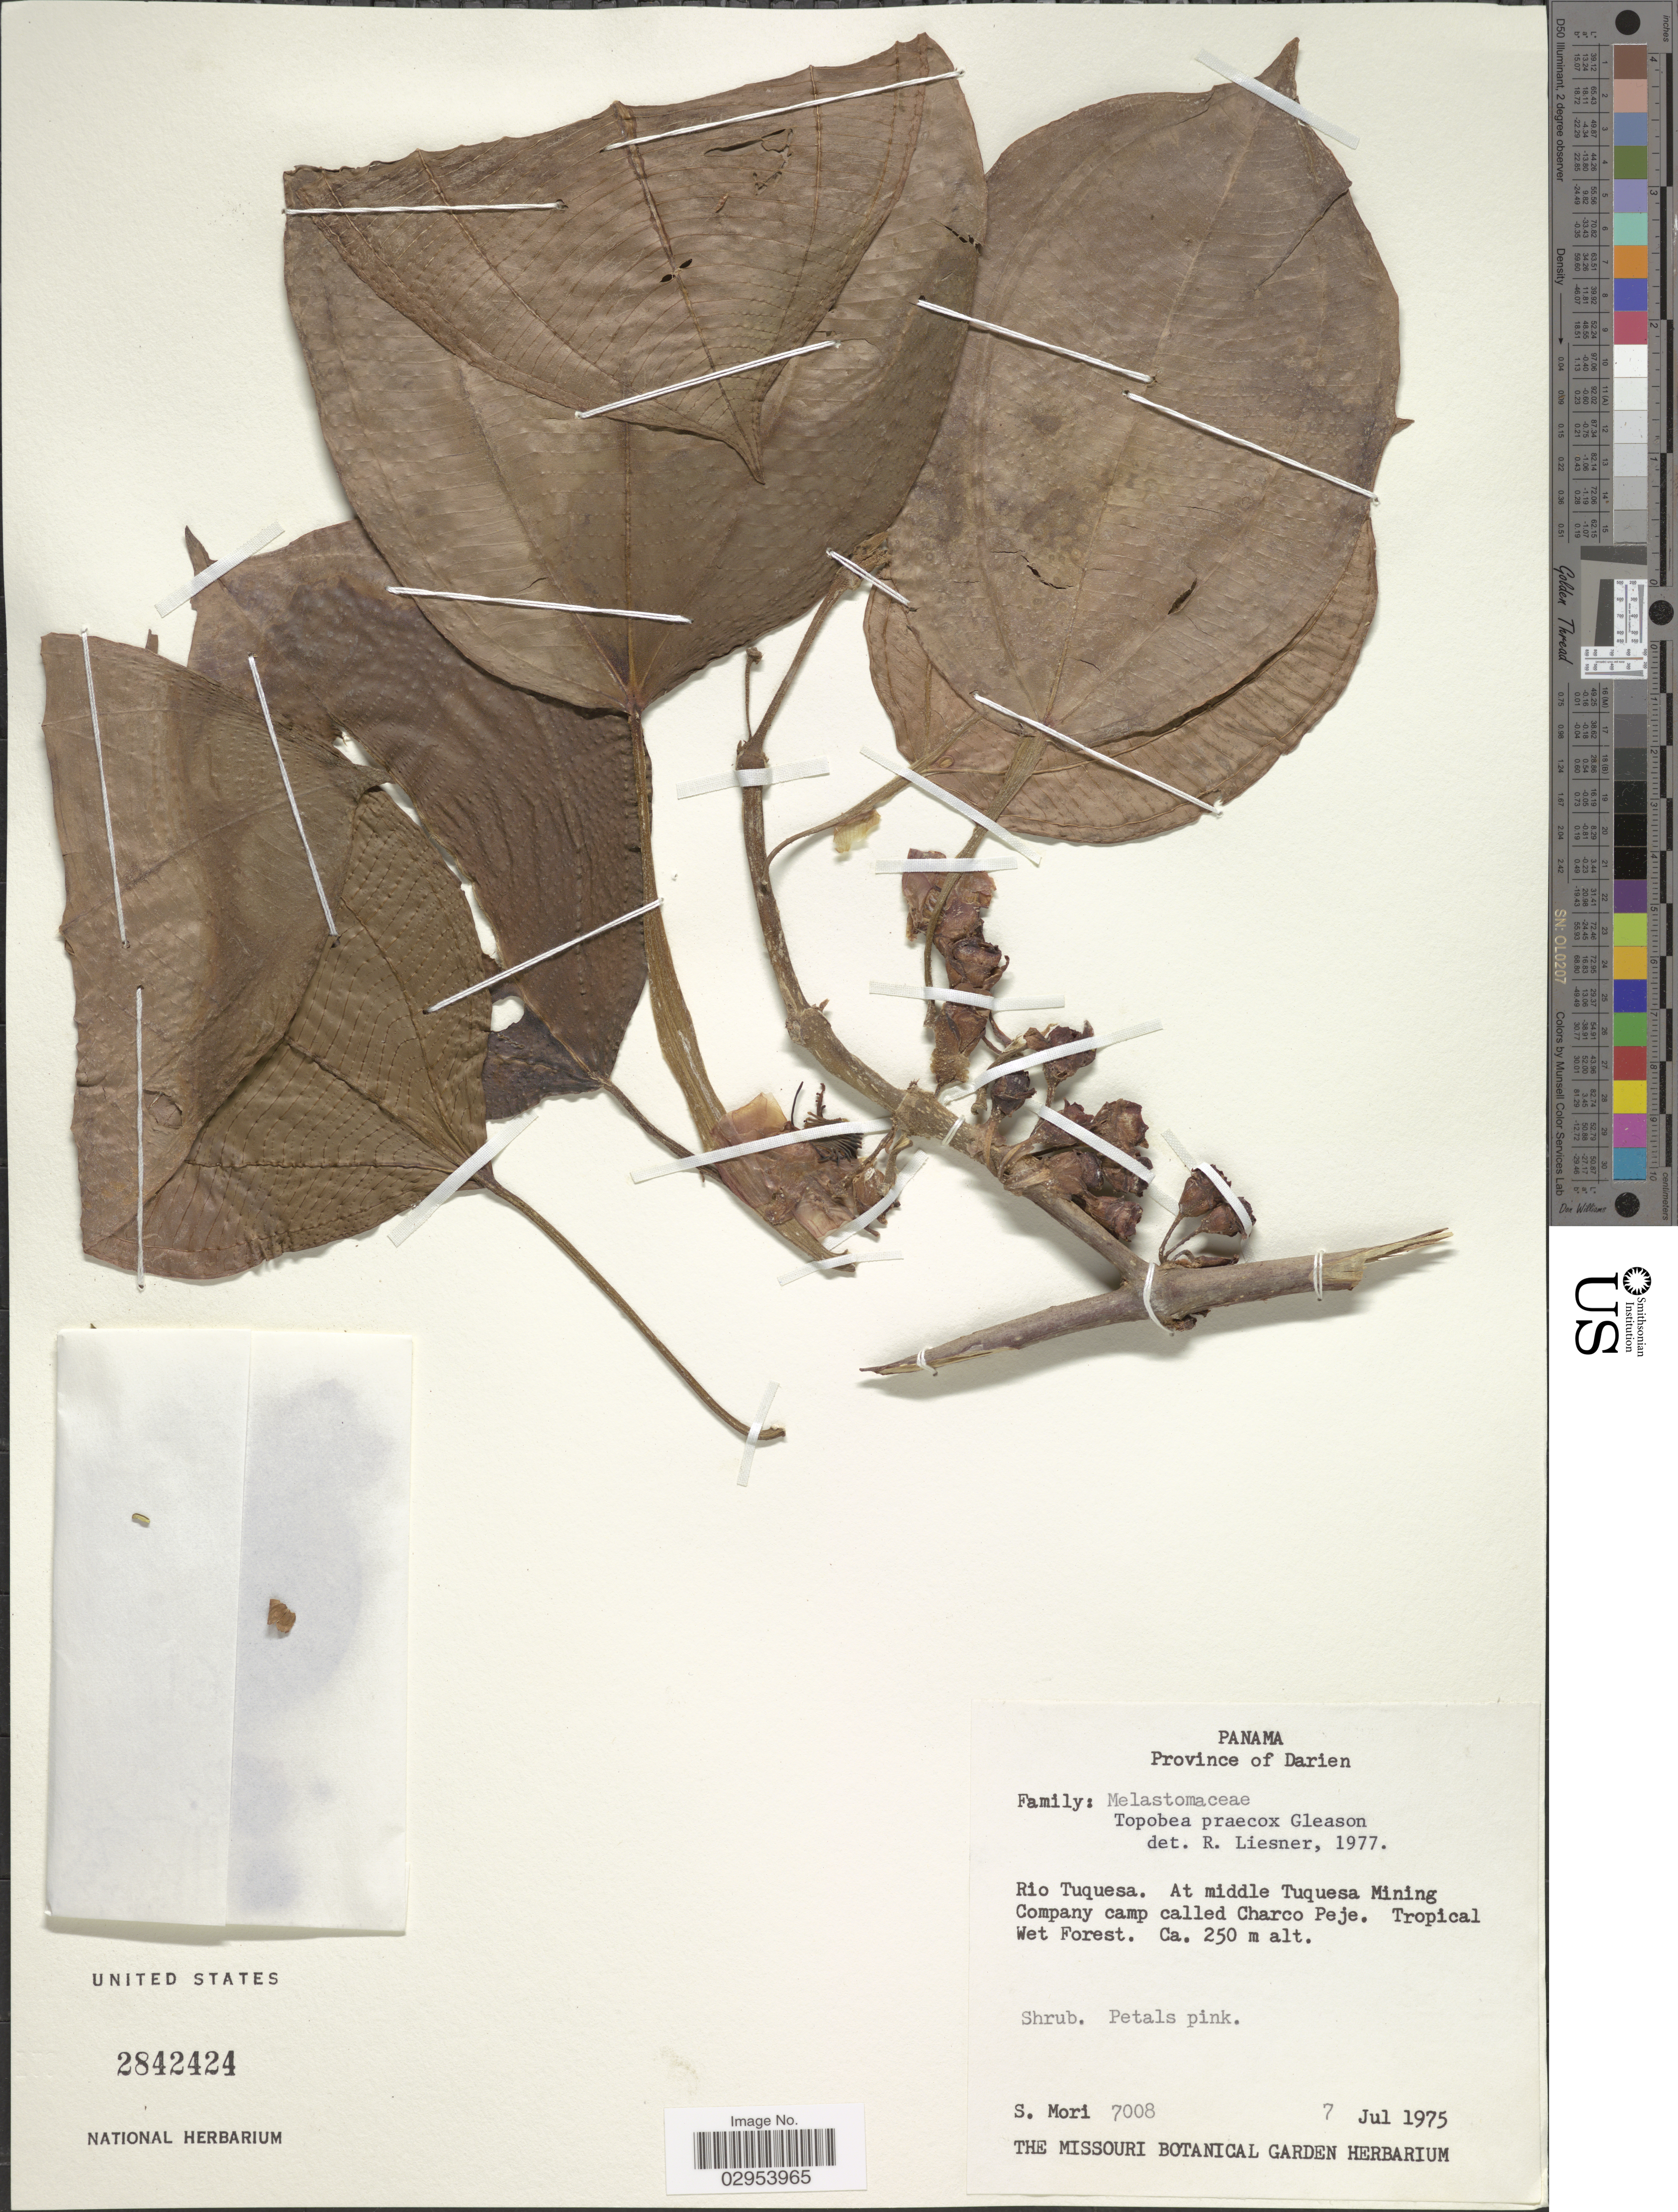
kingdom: Plantae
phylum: Tracheophyta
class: Magnoliopsida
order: Myrtales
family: Melastomataceae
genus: Topobea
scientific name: Topobea praecox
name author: Gleason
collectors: S. Mori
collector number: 7008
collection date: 1975-07-07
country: Panama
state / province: Darién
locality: Rio Tuquesa. At middle Tuquesa Mining Company camp called Charco Peje.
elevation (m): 250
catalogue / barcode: US 2842424